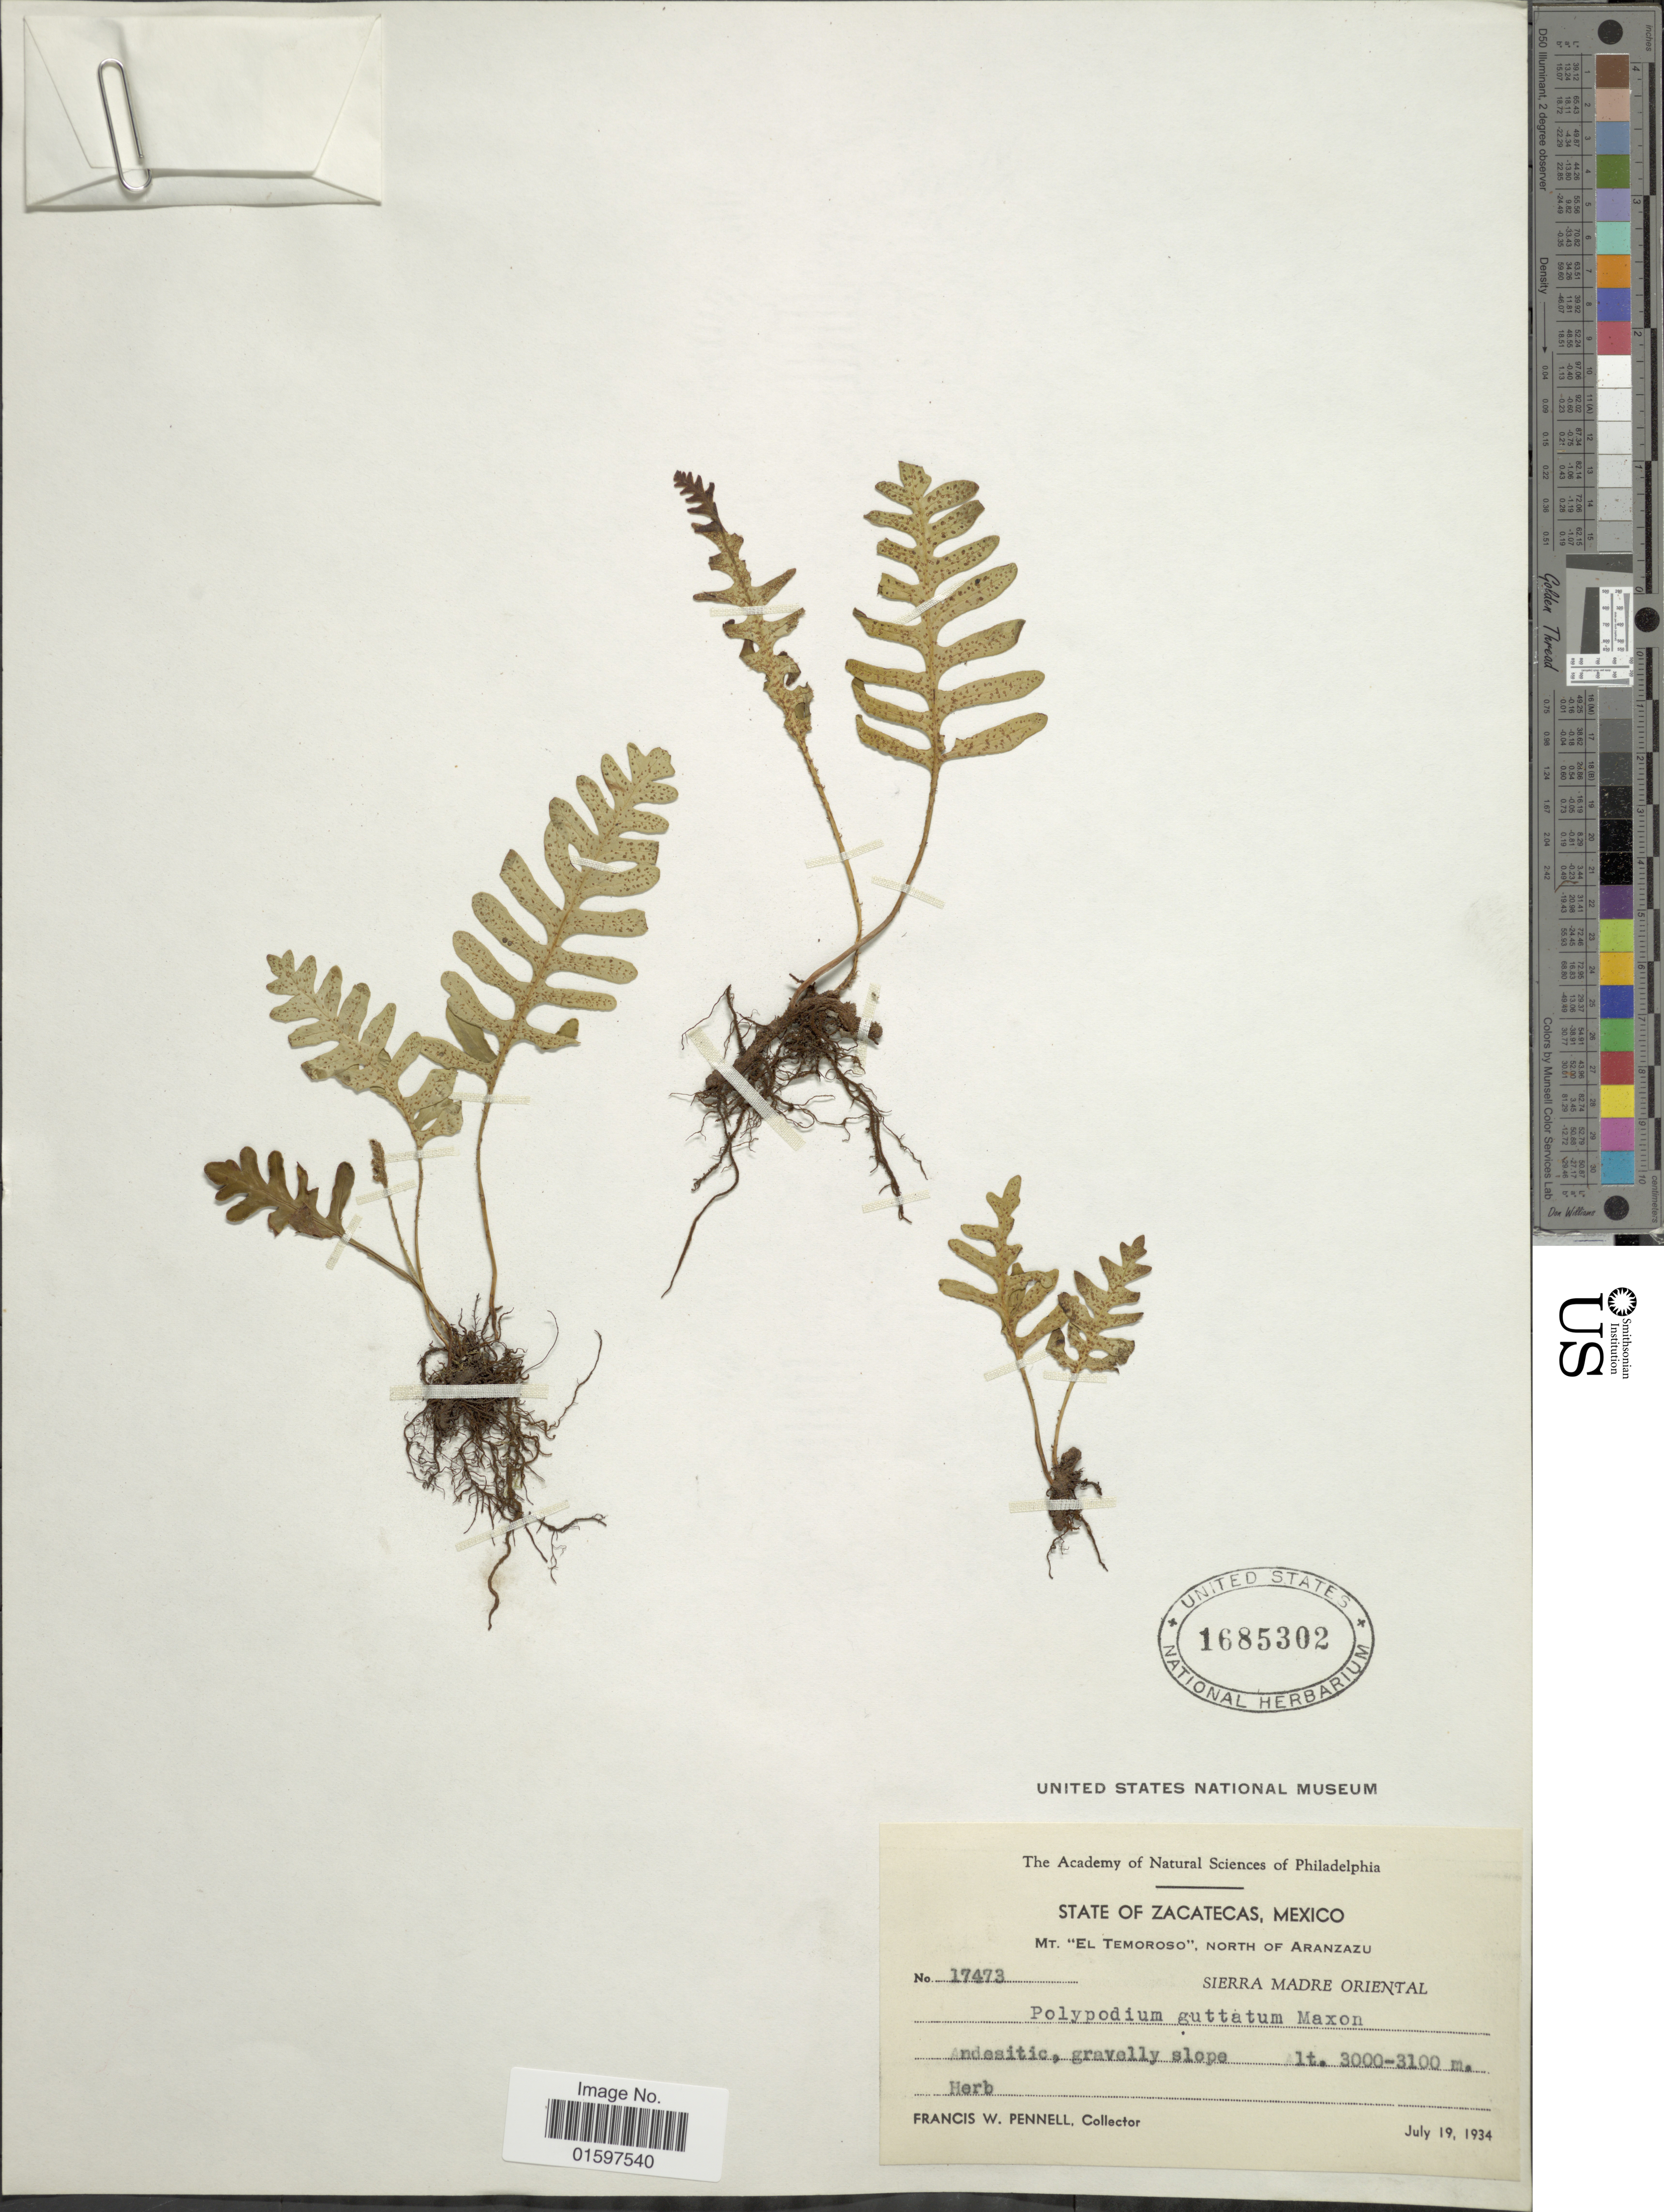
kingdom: Plantae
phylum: Tracheophyta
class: Polypodiopsida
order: Polypodiales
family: Polypodiaceae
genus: Pleopeltis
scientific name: Pleopeltis guttata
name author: (Maxon) E.G. Andrews & Windham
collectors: F. W. Pennell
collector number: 17473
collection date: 1934-07-19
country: Mexico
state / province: Zacatecas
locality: State of Zacatecas, Mexico, Mt. "El Temoroso", North of Aranzazu, Sierra Madre Oriental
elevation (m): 3000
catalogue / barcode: US 1685302